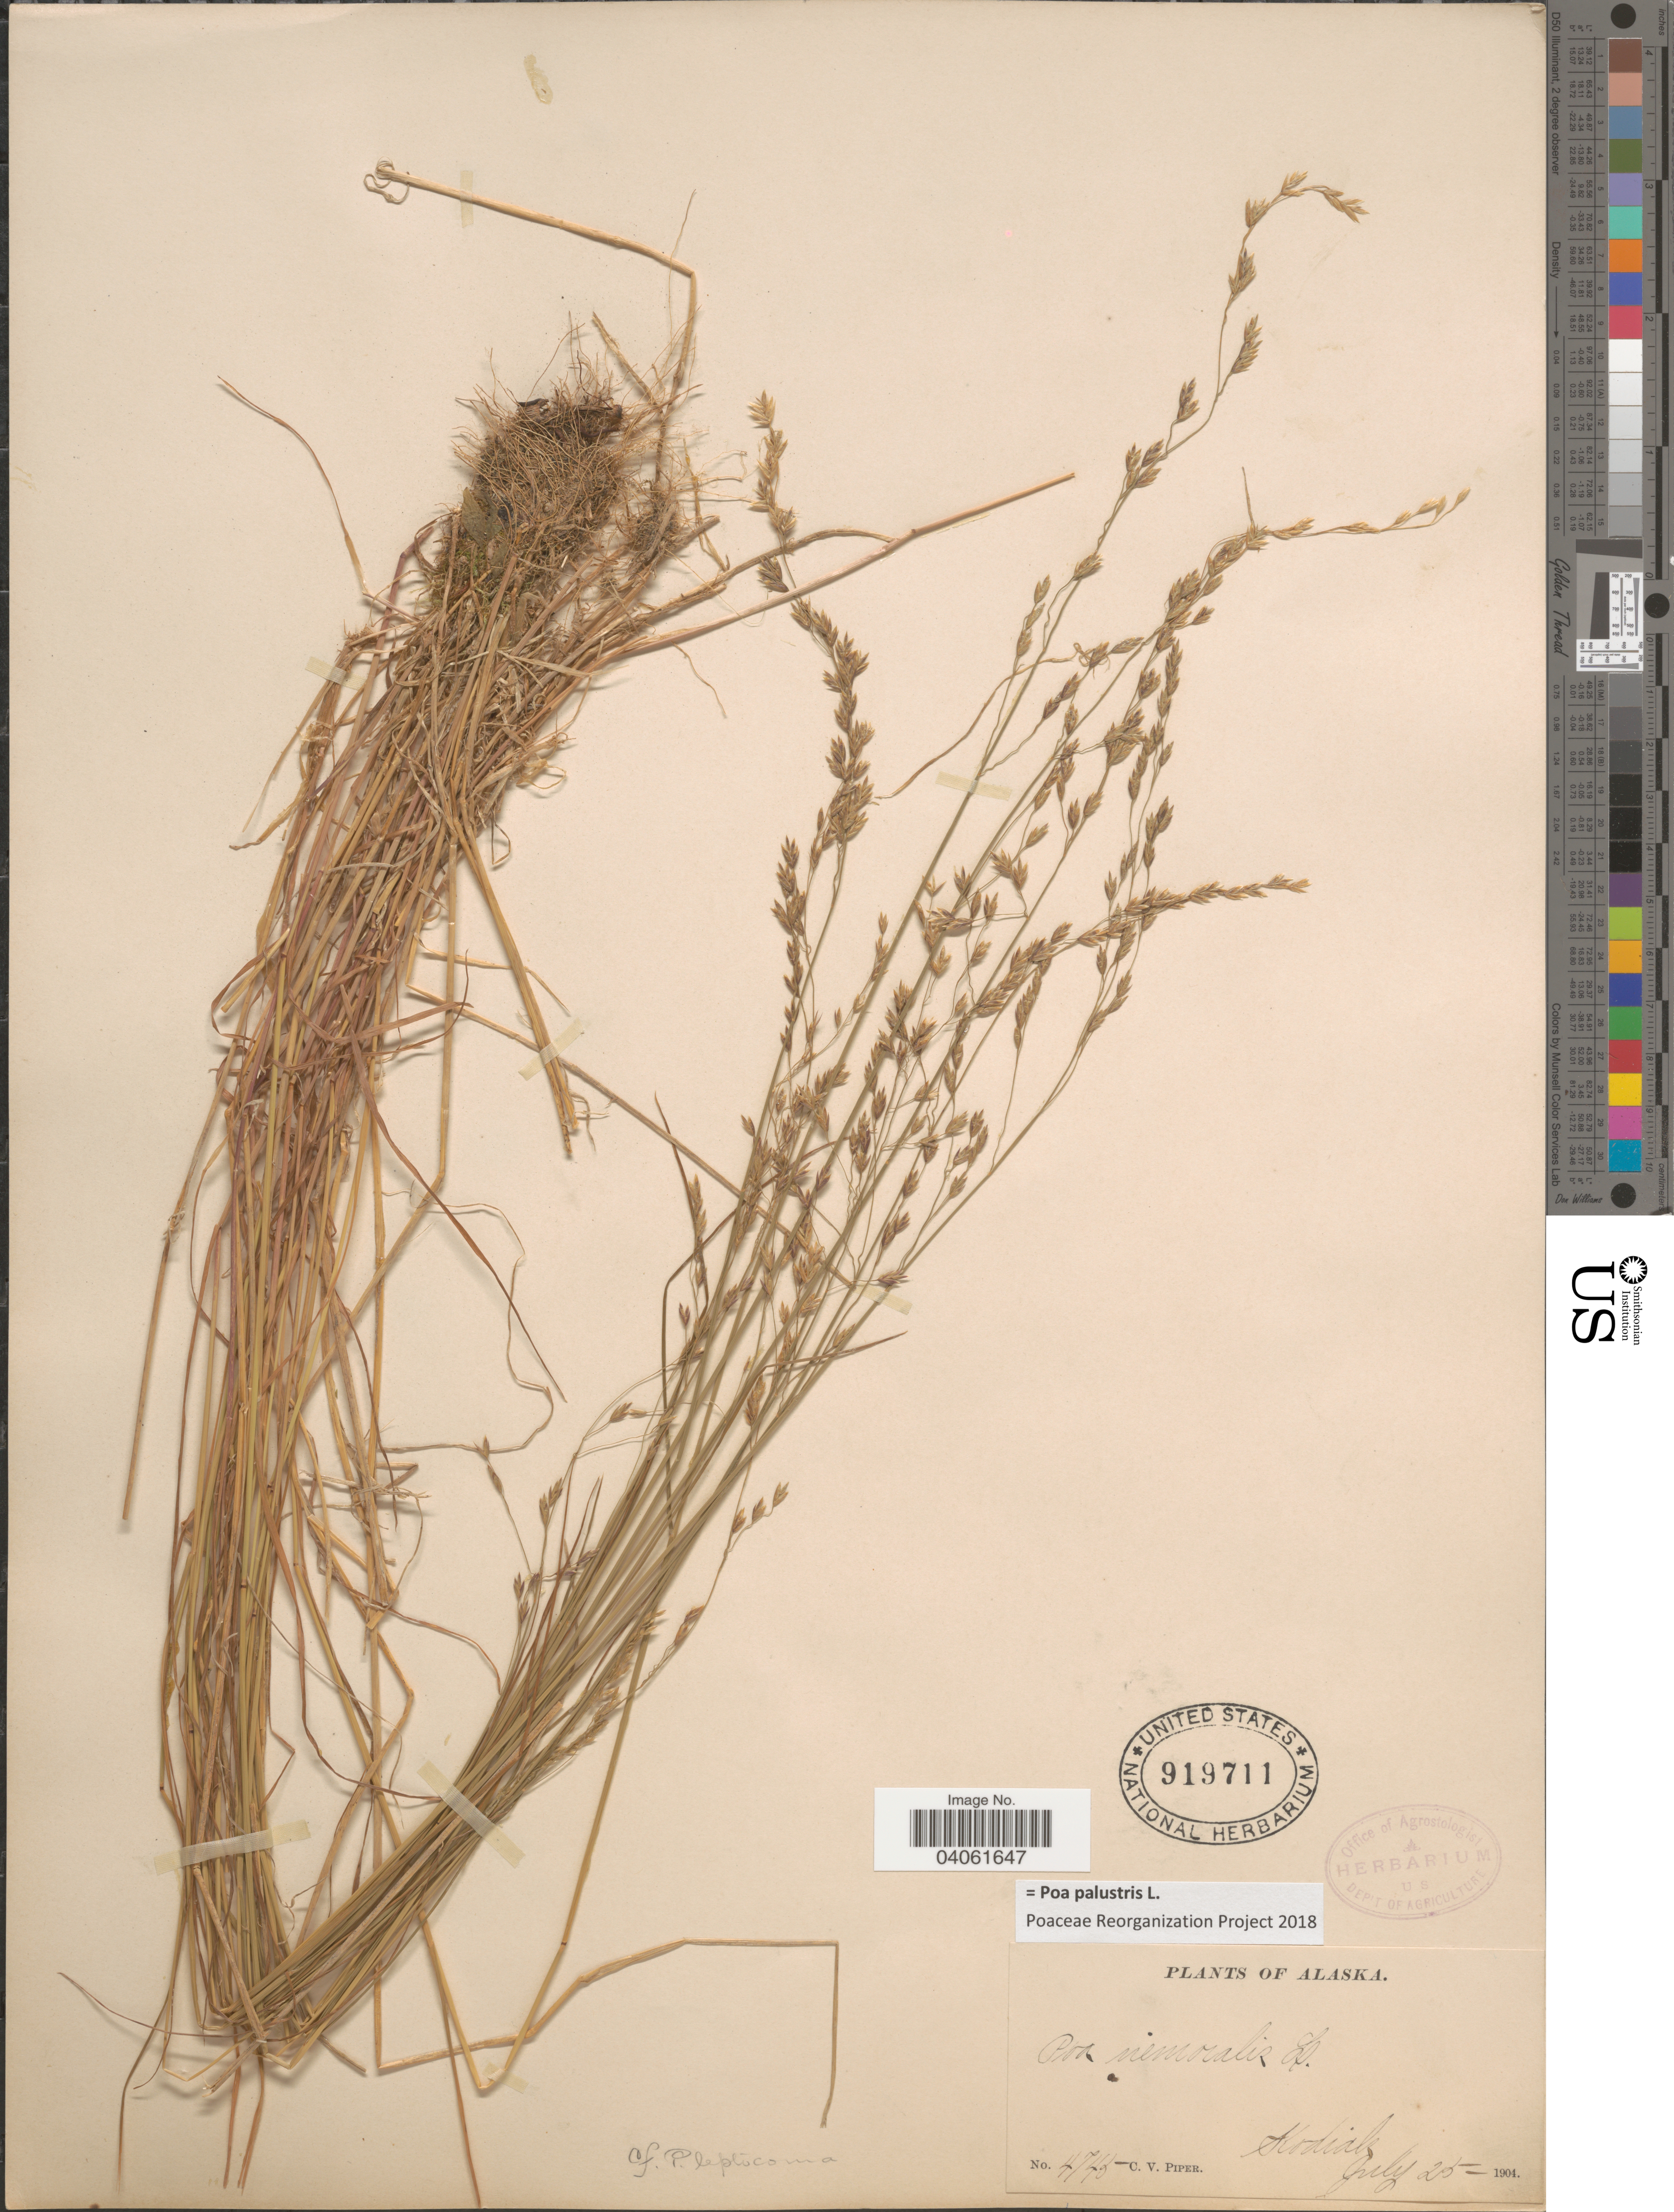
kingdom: Plantae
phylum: Tracheophyta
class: Liliopsida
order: Poales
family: Poaceae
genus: Poa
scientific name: Poa palustris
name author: L.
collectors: C. V. Piper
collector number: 4743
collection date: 1904-07-25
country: United States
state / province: Alaska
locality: Kodiak.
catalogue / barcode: US 919711